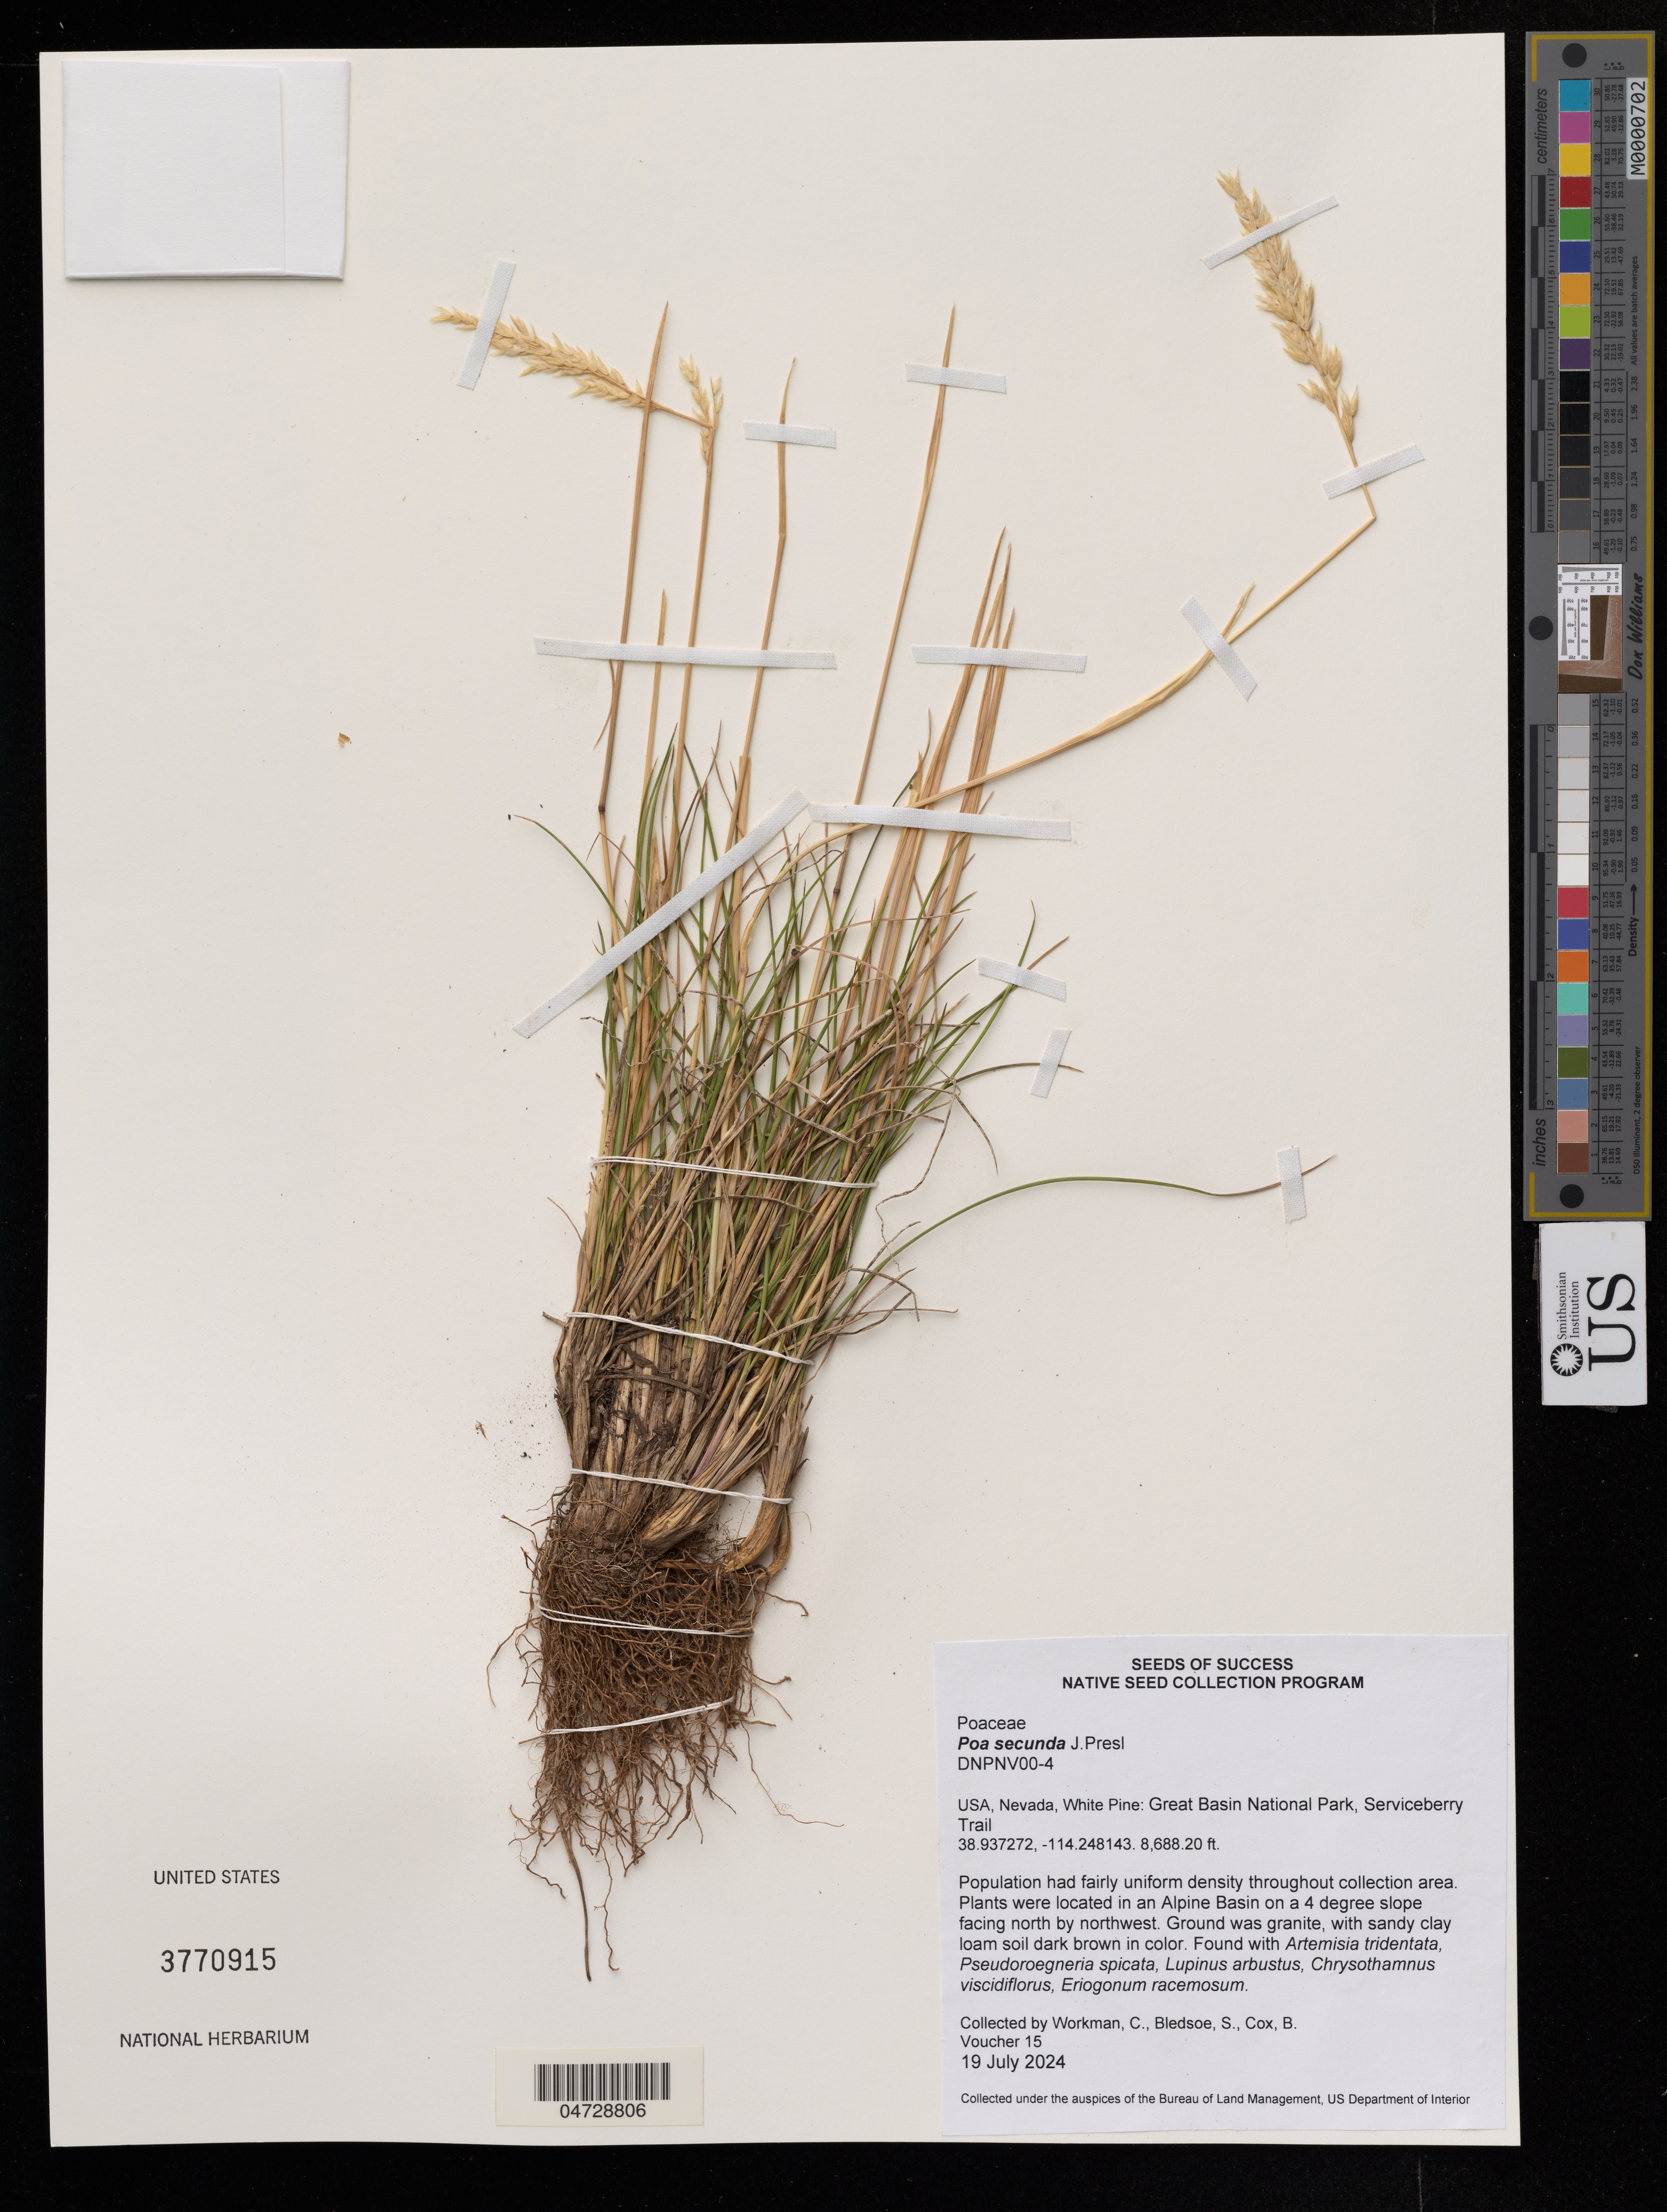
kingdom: Plantae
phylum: Tracheophyta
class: Liliopsida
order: Poales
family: Poaceae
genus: Poa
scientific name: Poa secunda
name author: J. Presl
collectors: C. Workman, S. Bledsoe & B. Cox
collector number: DNPNV00-4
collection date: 2024-07-19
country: United States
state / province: Nevada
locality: White Pine: Great Basin National Park, Serviceberry Trail. Plants were located in an Alpine Basin on a 4 degree slope facing north by northwest.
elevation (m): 2648.16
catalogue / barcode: US 3770915